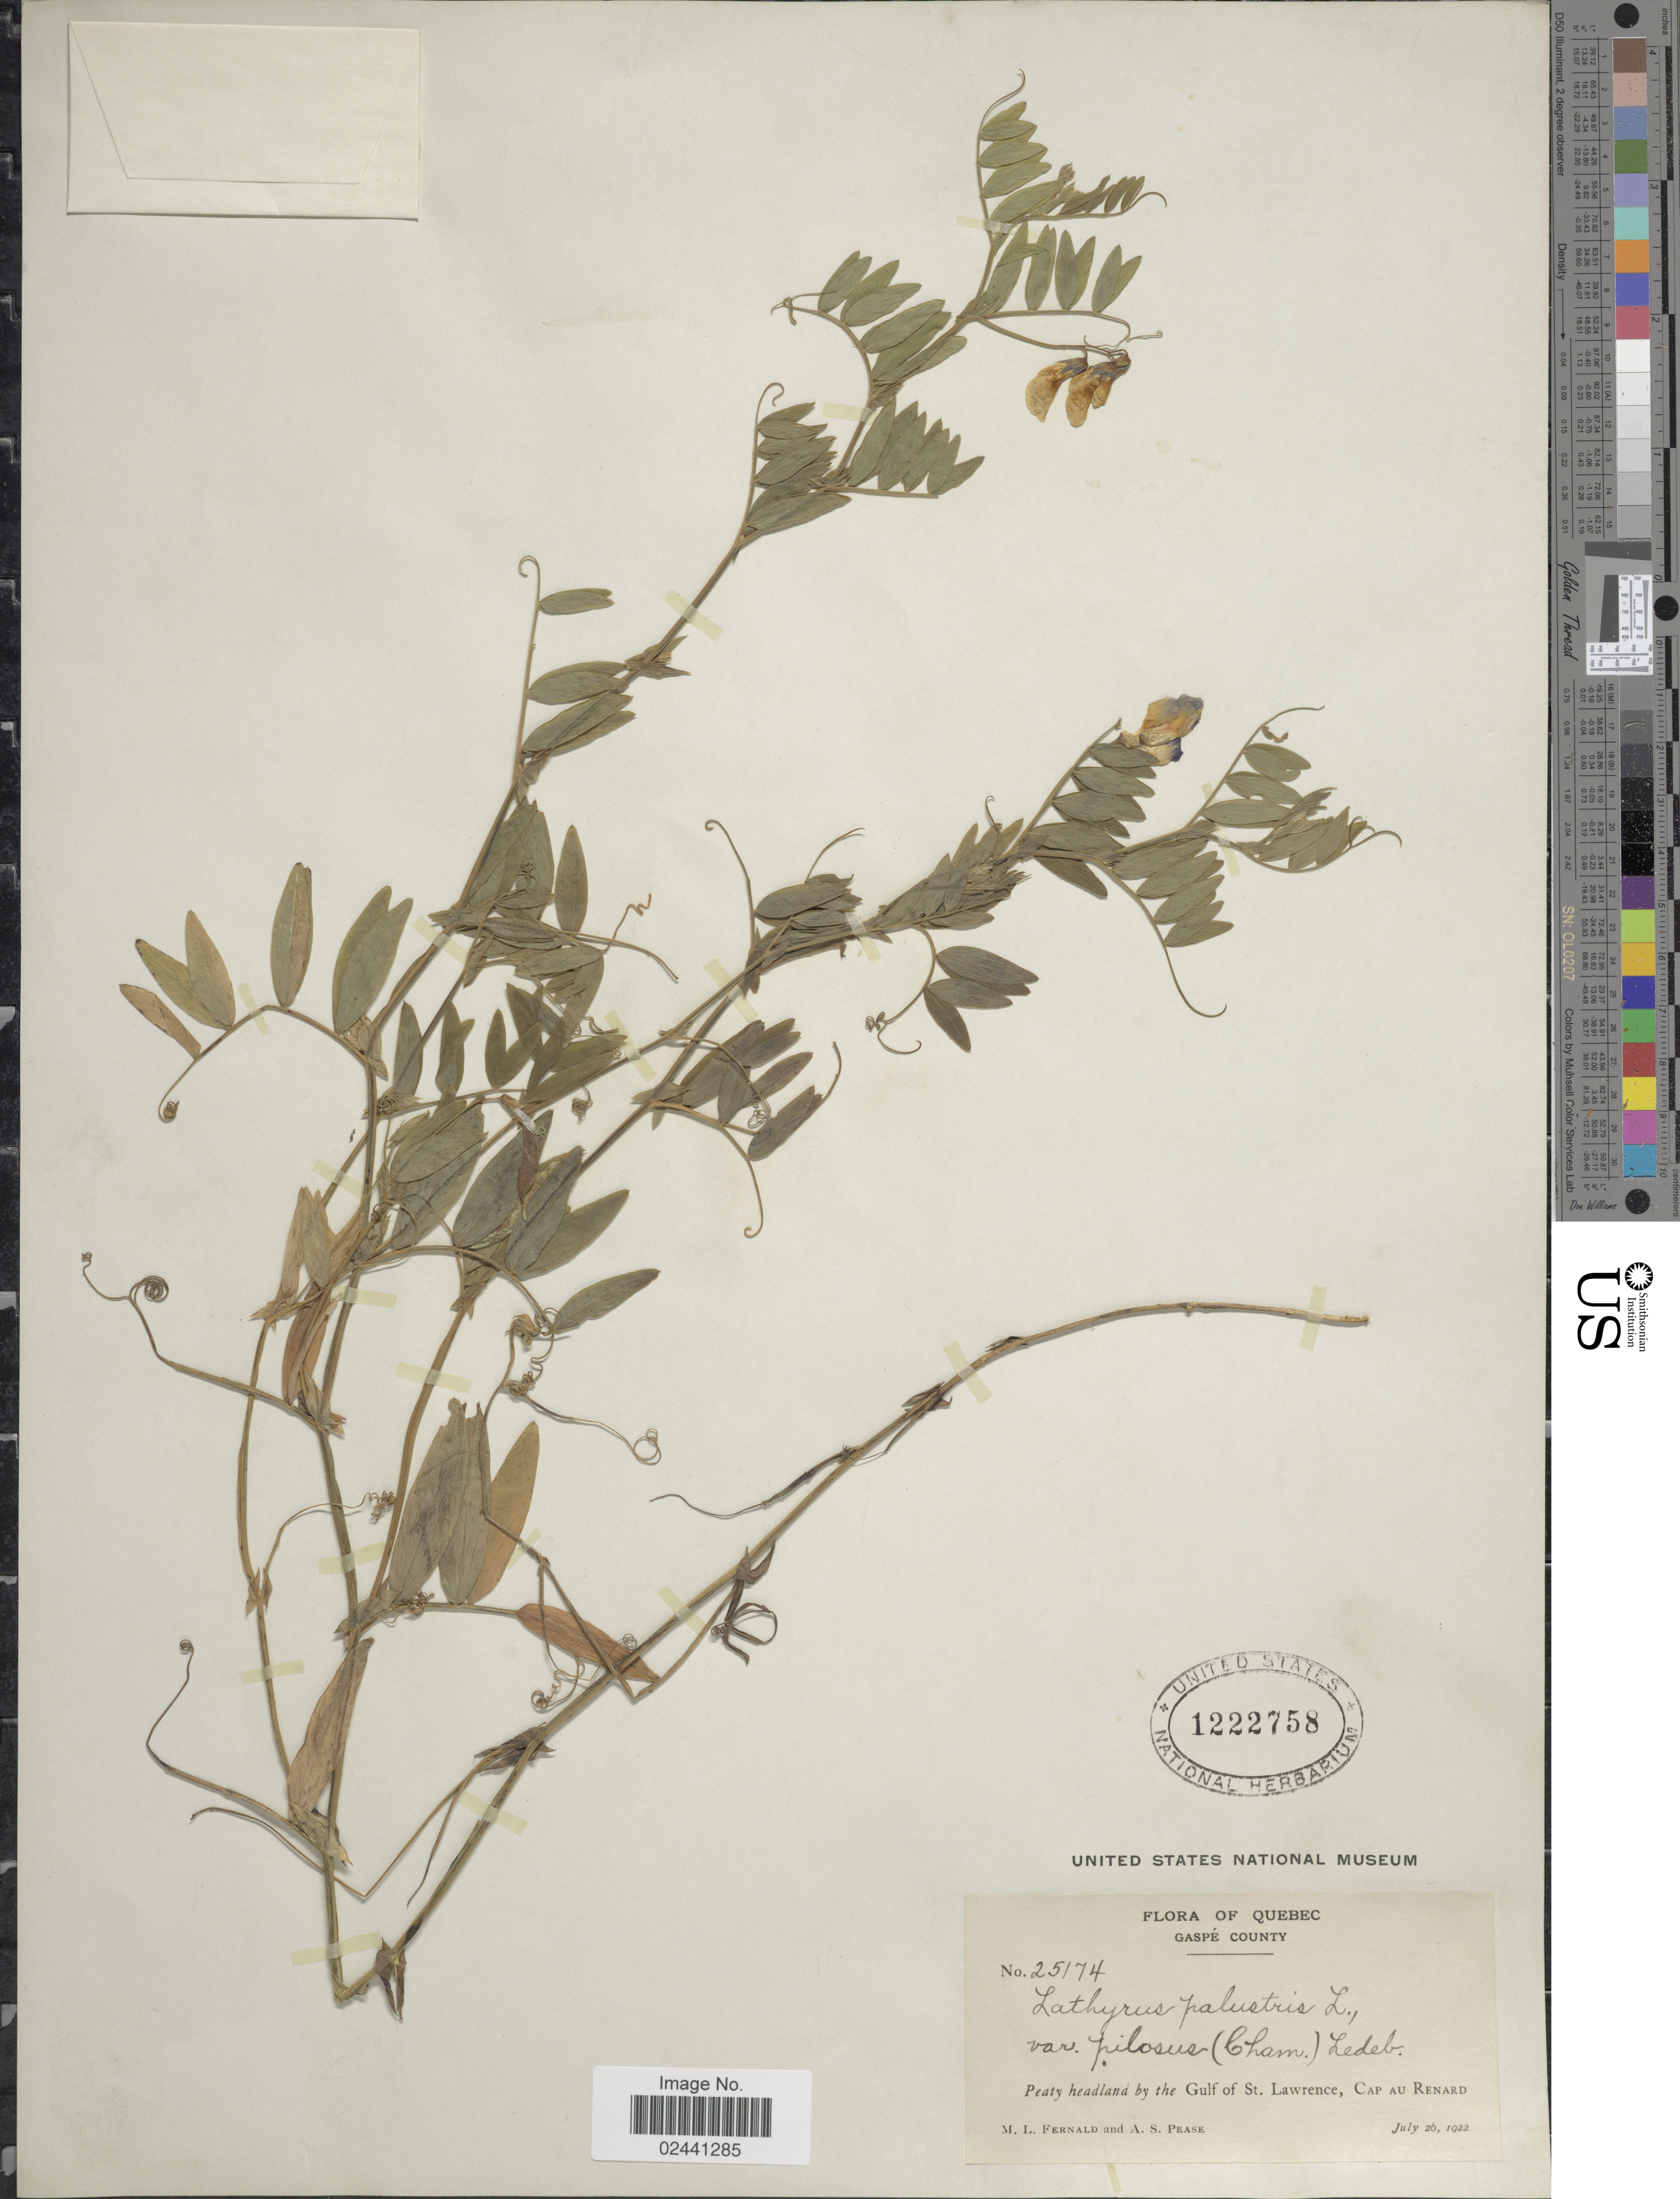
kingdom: Plantae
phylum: Tracheophyta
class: Magnoliopsida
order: Fabales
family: Fabaceae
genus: Lathyrus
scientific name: Lathyrus palustris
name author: L.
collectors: M. L. Fernald & A. S. Pease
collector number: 25174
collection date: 1922-06-26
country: Canada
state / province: Quebec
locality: Gaspe County, Peaty headland by the Guld of St. Lawrence, Cap au Renard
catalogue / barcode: US 1222758